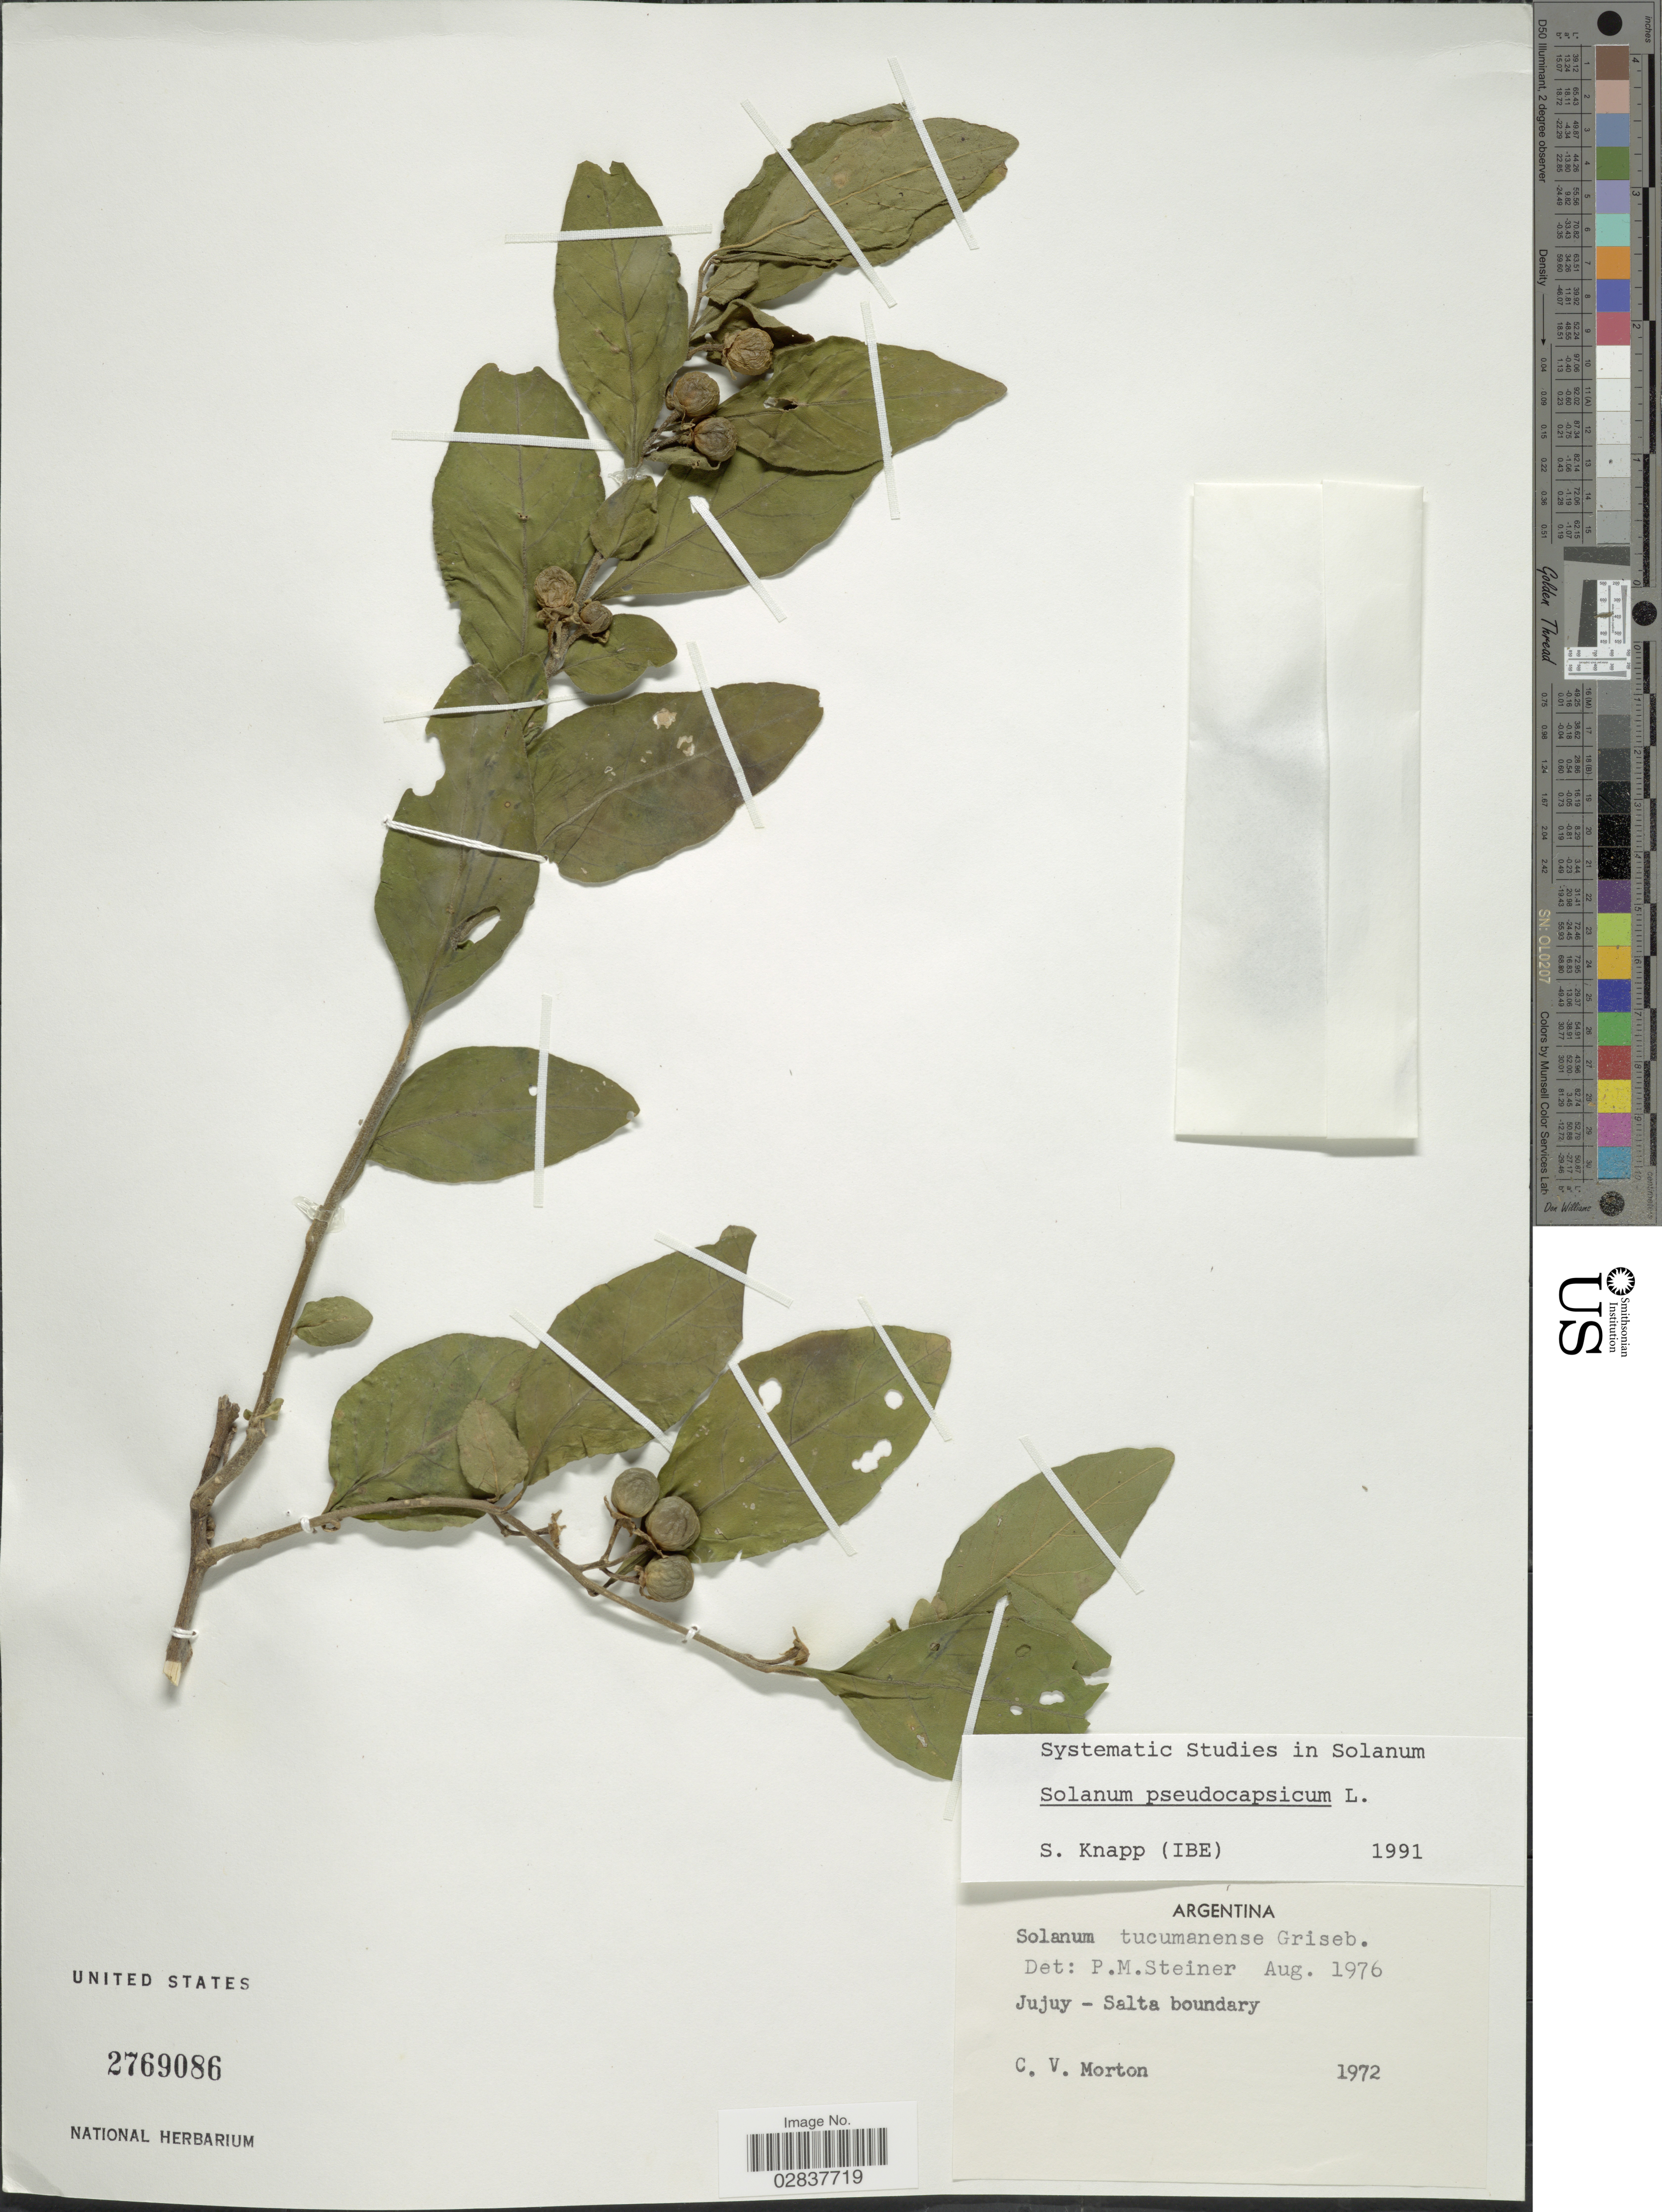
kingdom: Plantae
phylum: Tracheophyta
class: Magnoliopsida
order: Solanales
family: Solanaceae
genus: Solanum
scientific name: Solanum pseudocapsicum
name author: L.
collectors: C. V. Morton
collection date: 1972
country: Argentina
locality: Jujuy - Salta boundary.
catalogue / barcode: US 2769086